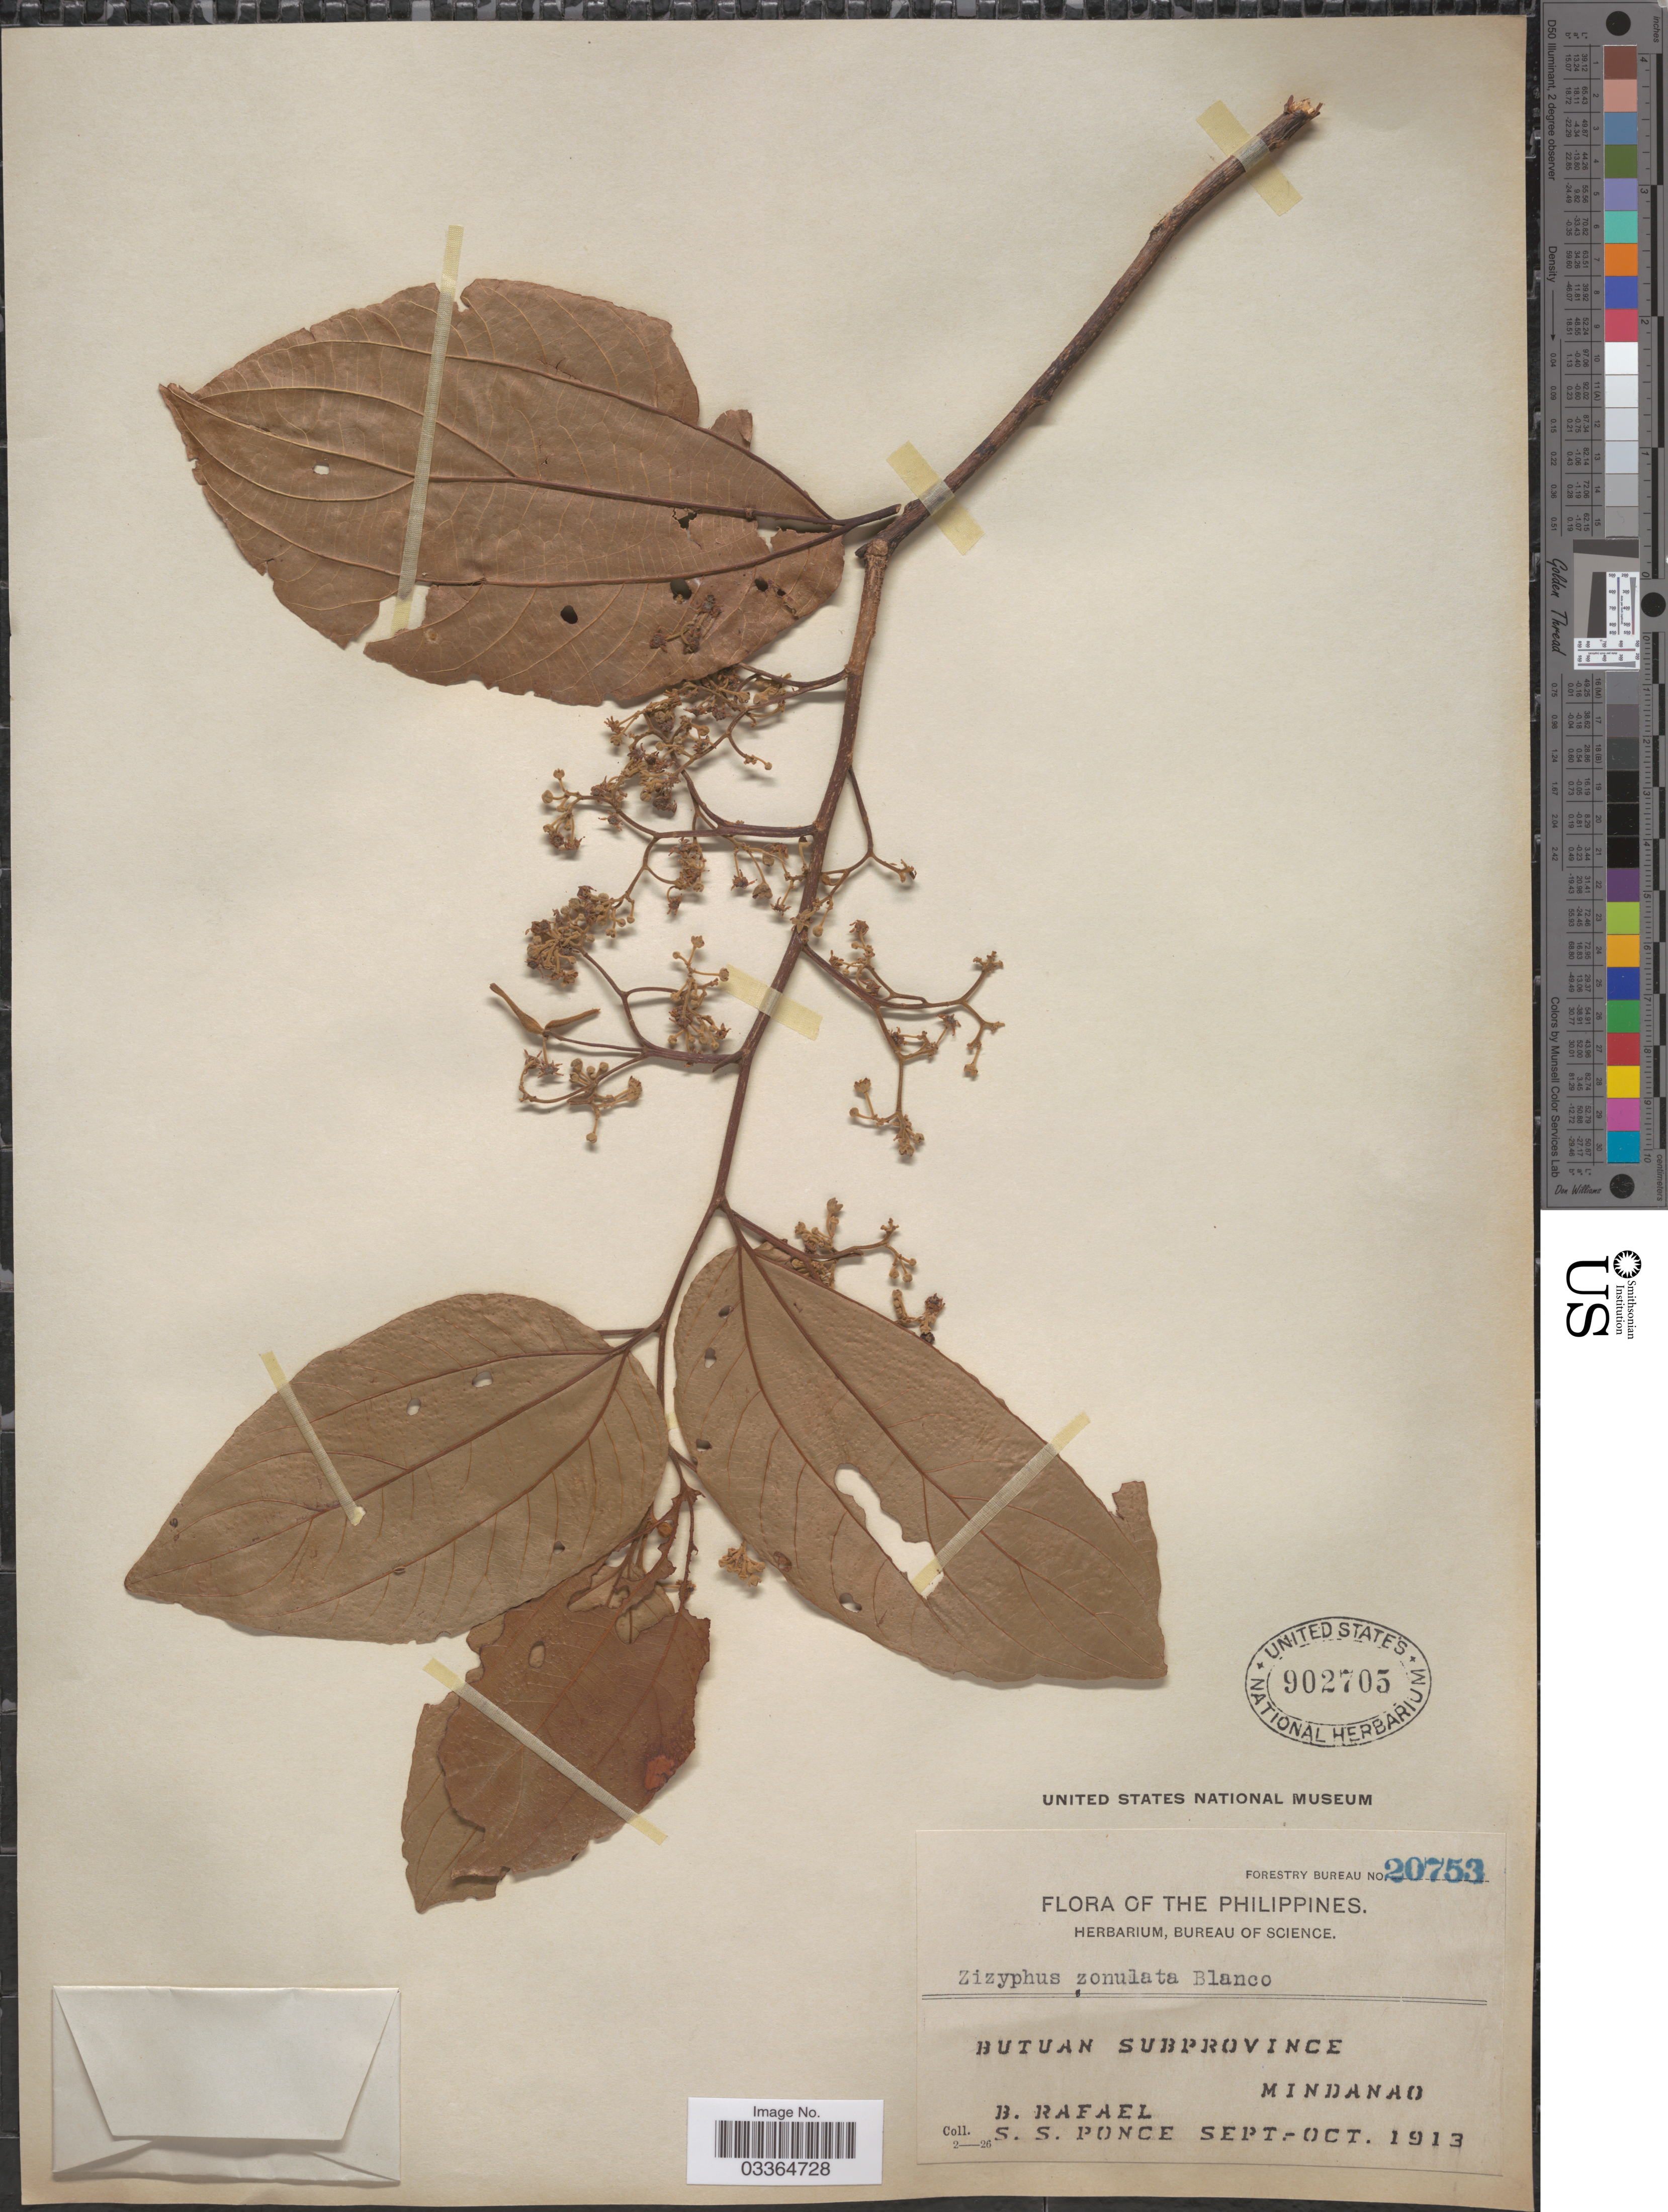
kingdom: Plantae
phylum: Tracheophyta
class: Magnoliopsida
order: Rosales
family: Rhamnaceae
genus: Ziziphus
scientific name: Ziziphus talanai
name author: (Blanco) Merr.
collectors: B. Rafael & S. Ponce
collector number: Forestry Bureau 20753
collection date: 1913-09/1913-10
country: Philippines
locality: Butuan Subprovince. Mindanao.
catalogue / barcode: US 902705